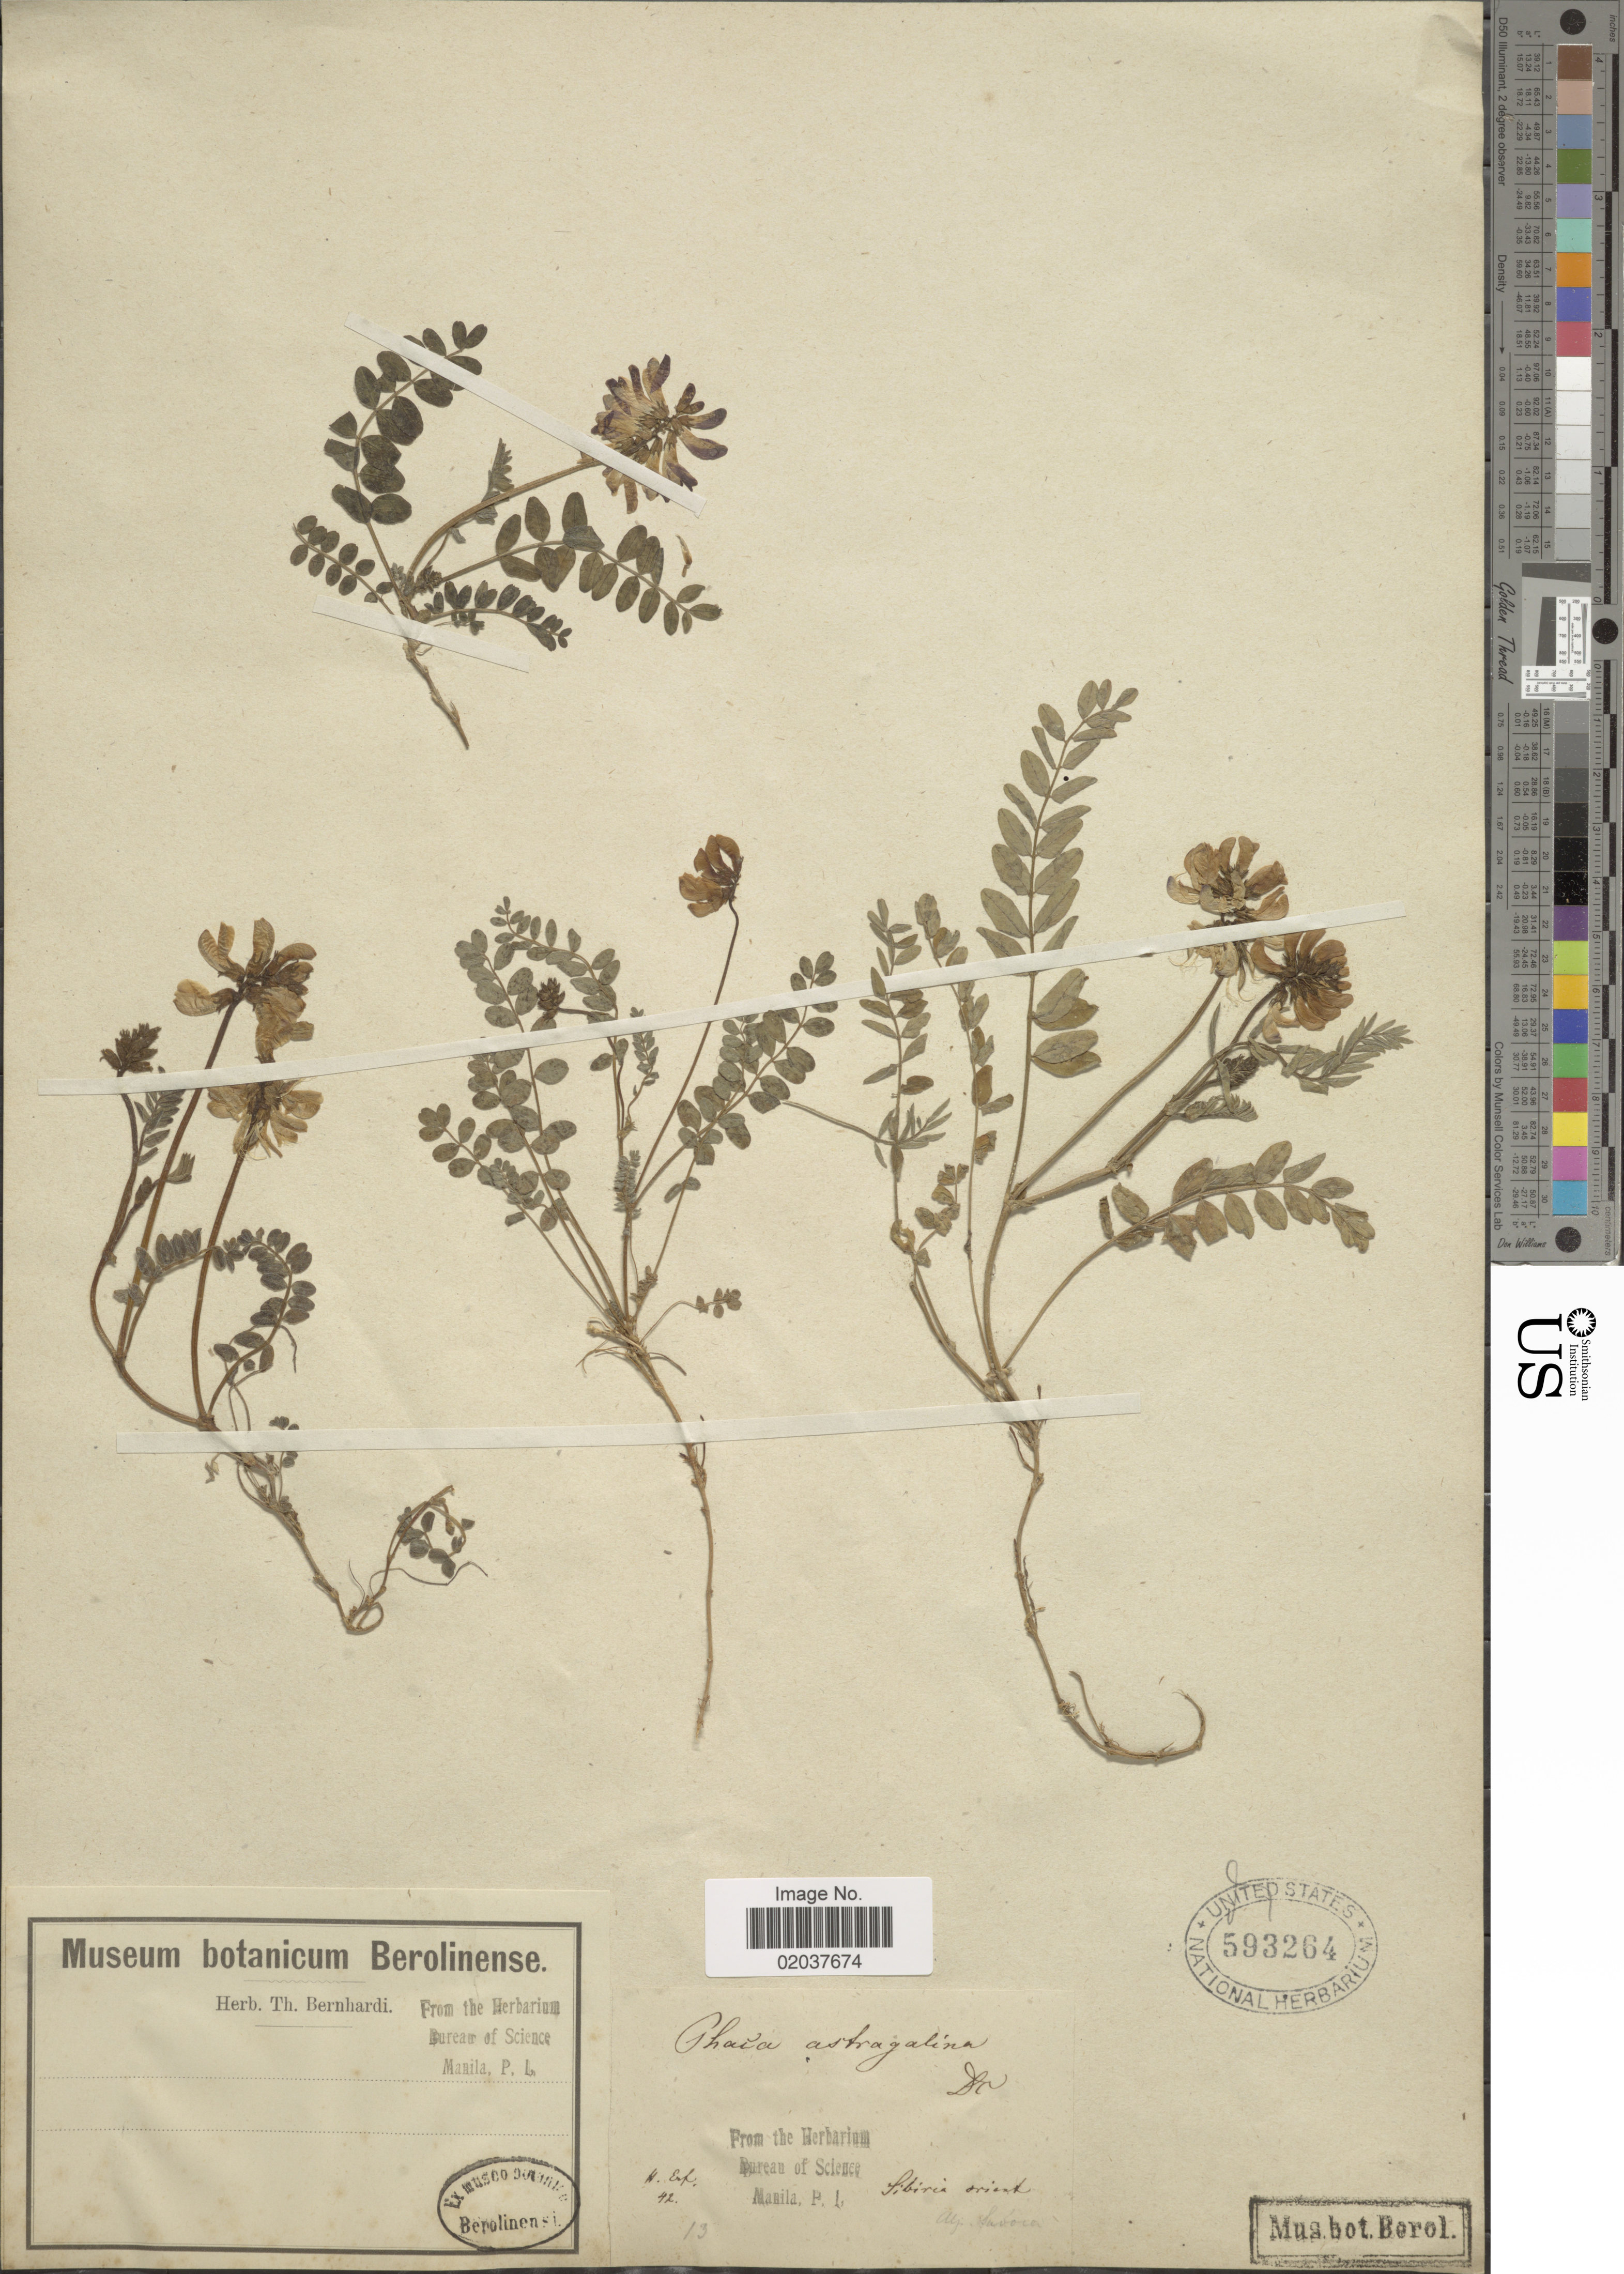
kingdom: Plantae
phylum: Tracheophyta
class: Magnoliopsida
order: Fabales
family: Fabaceae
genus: Astragalus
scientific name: Astragalus astragalinus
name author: (DC.) E. Sheld.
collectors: Ex herb. Th. Bernhardi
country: Russian Federation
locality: Sibiria orient.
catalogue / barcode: US 593264